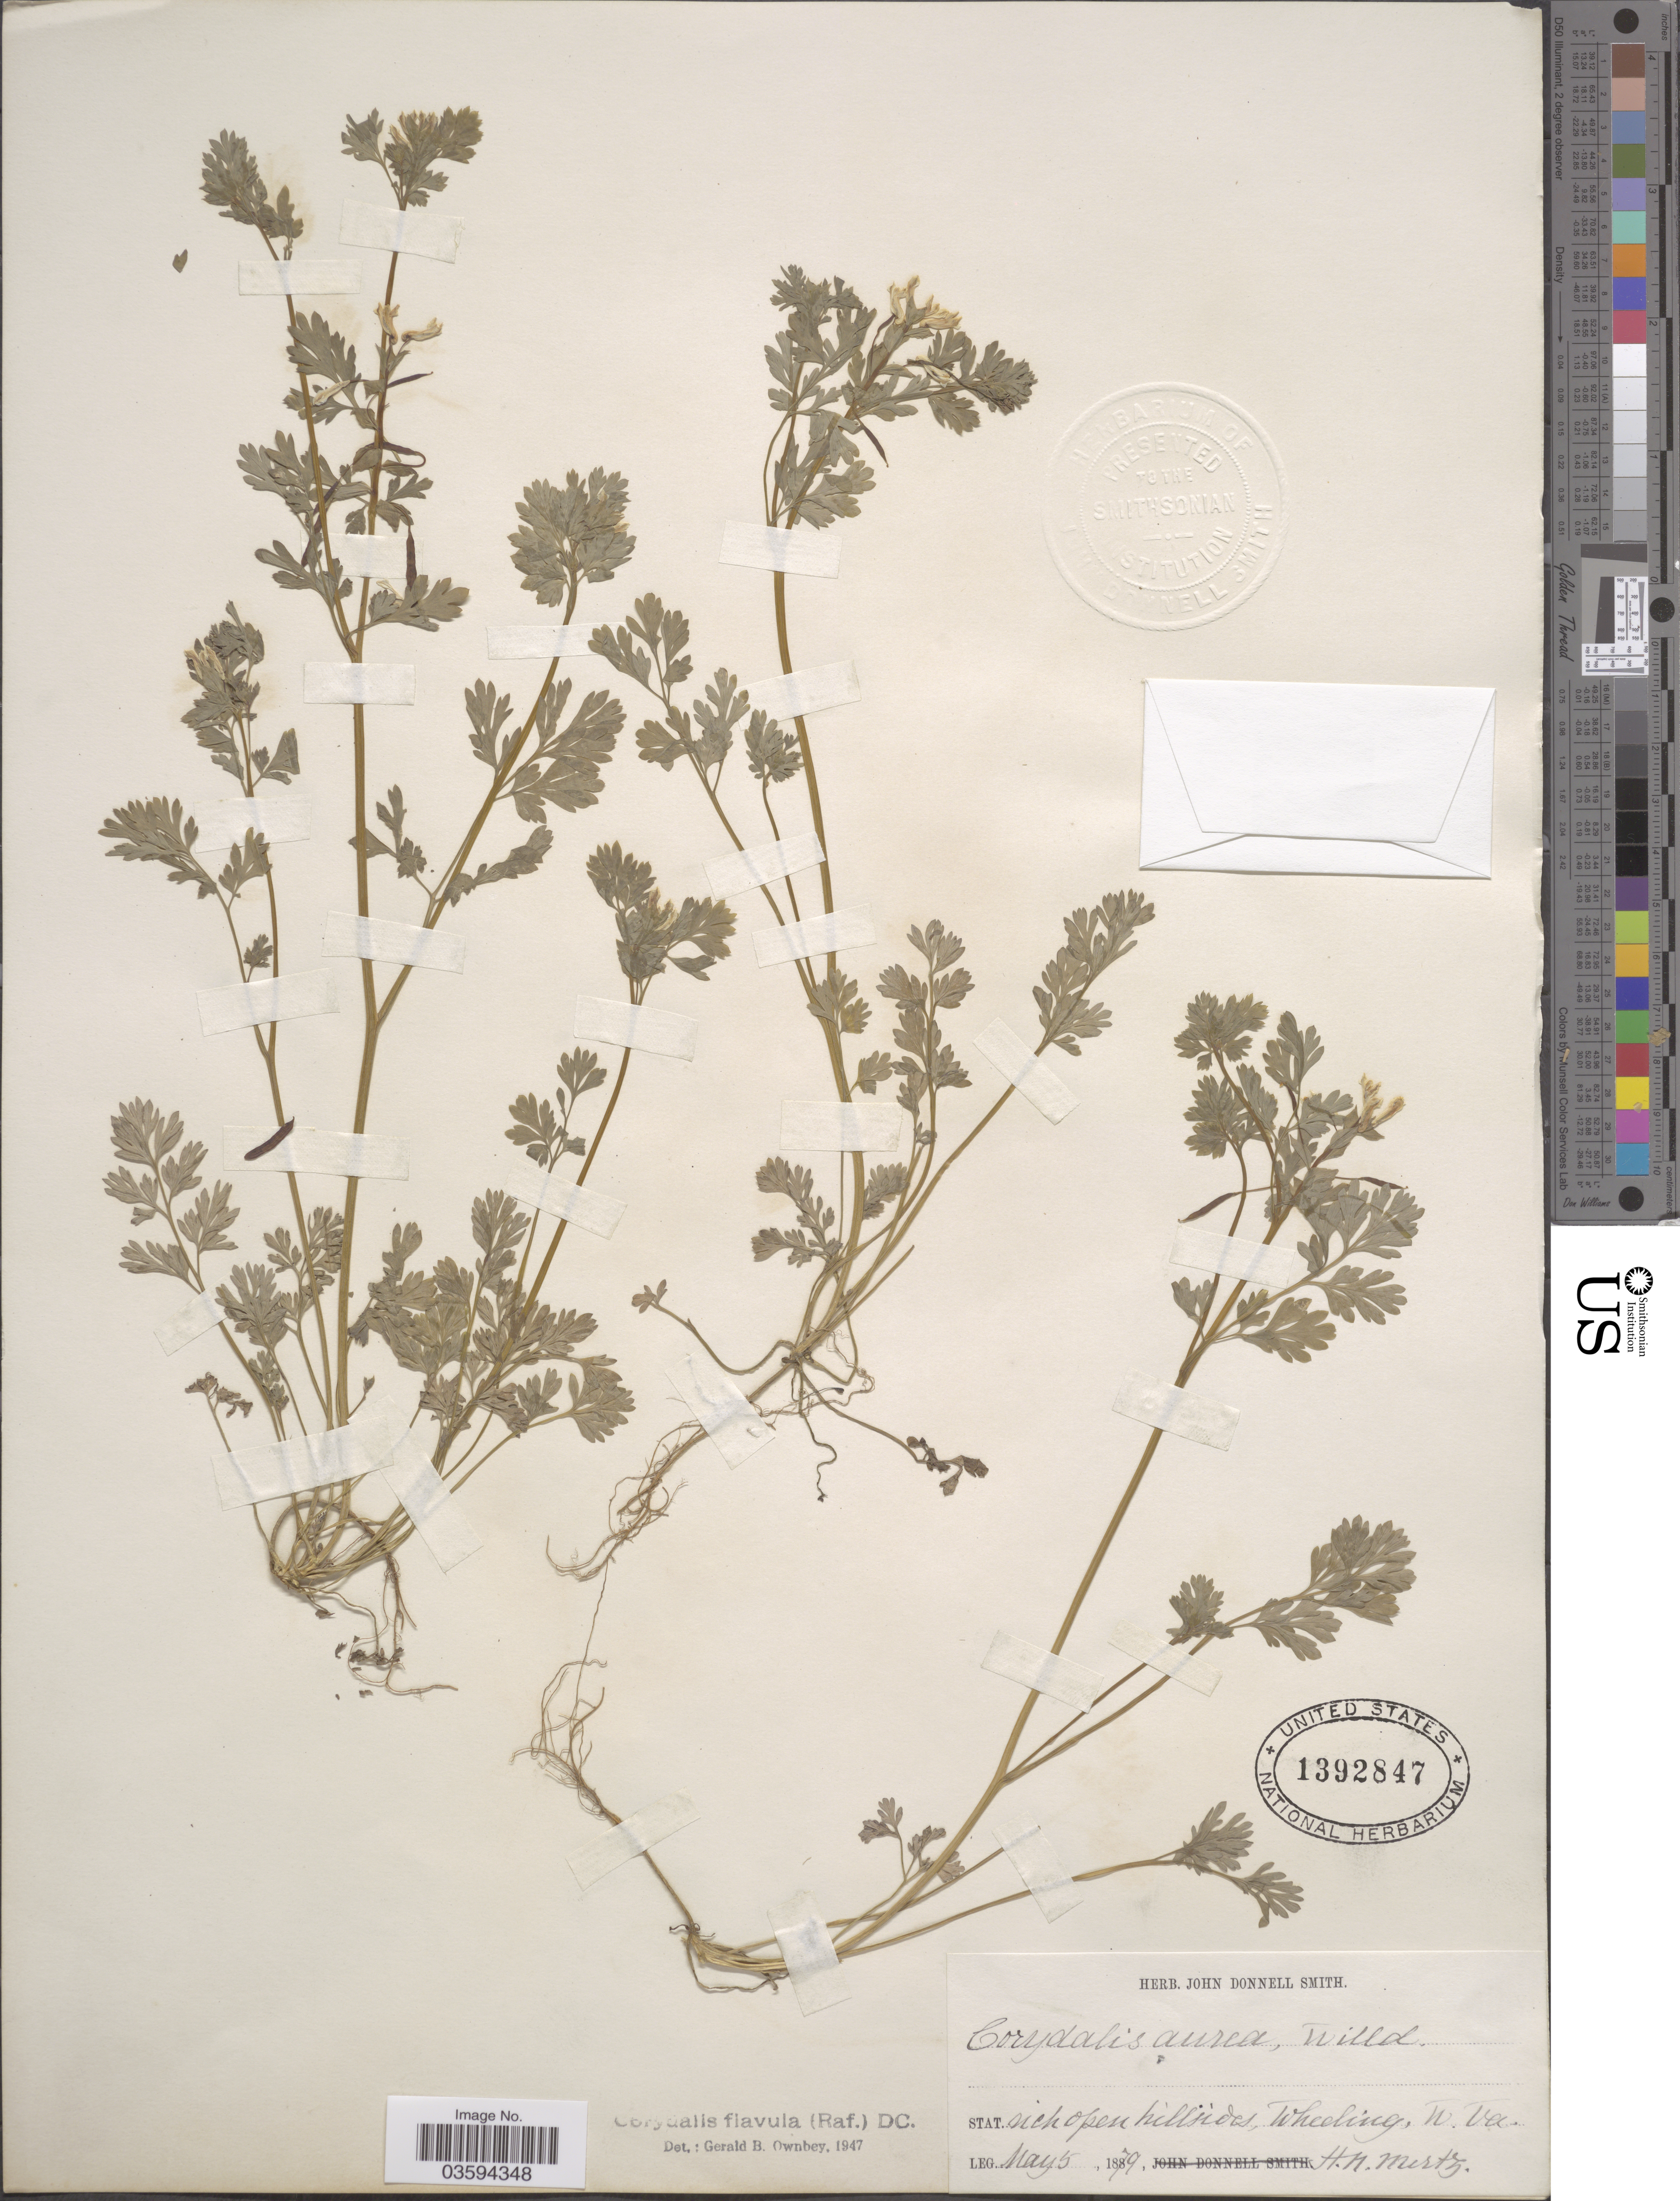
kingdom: Plantae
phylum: Tracheophyta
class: Magnoliopsida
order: Ranunculales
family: Papaveraceae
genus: Corydalis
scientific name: Corydalis flavula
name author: (Raf.) DC.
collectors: H. Mertz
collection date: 1879-05-05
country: United States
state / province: West Virginia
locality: Stat. rich open hillsides, Wheeling.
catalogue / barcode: US 1392847